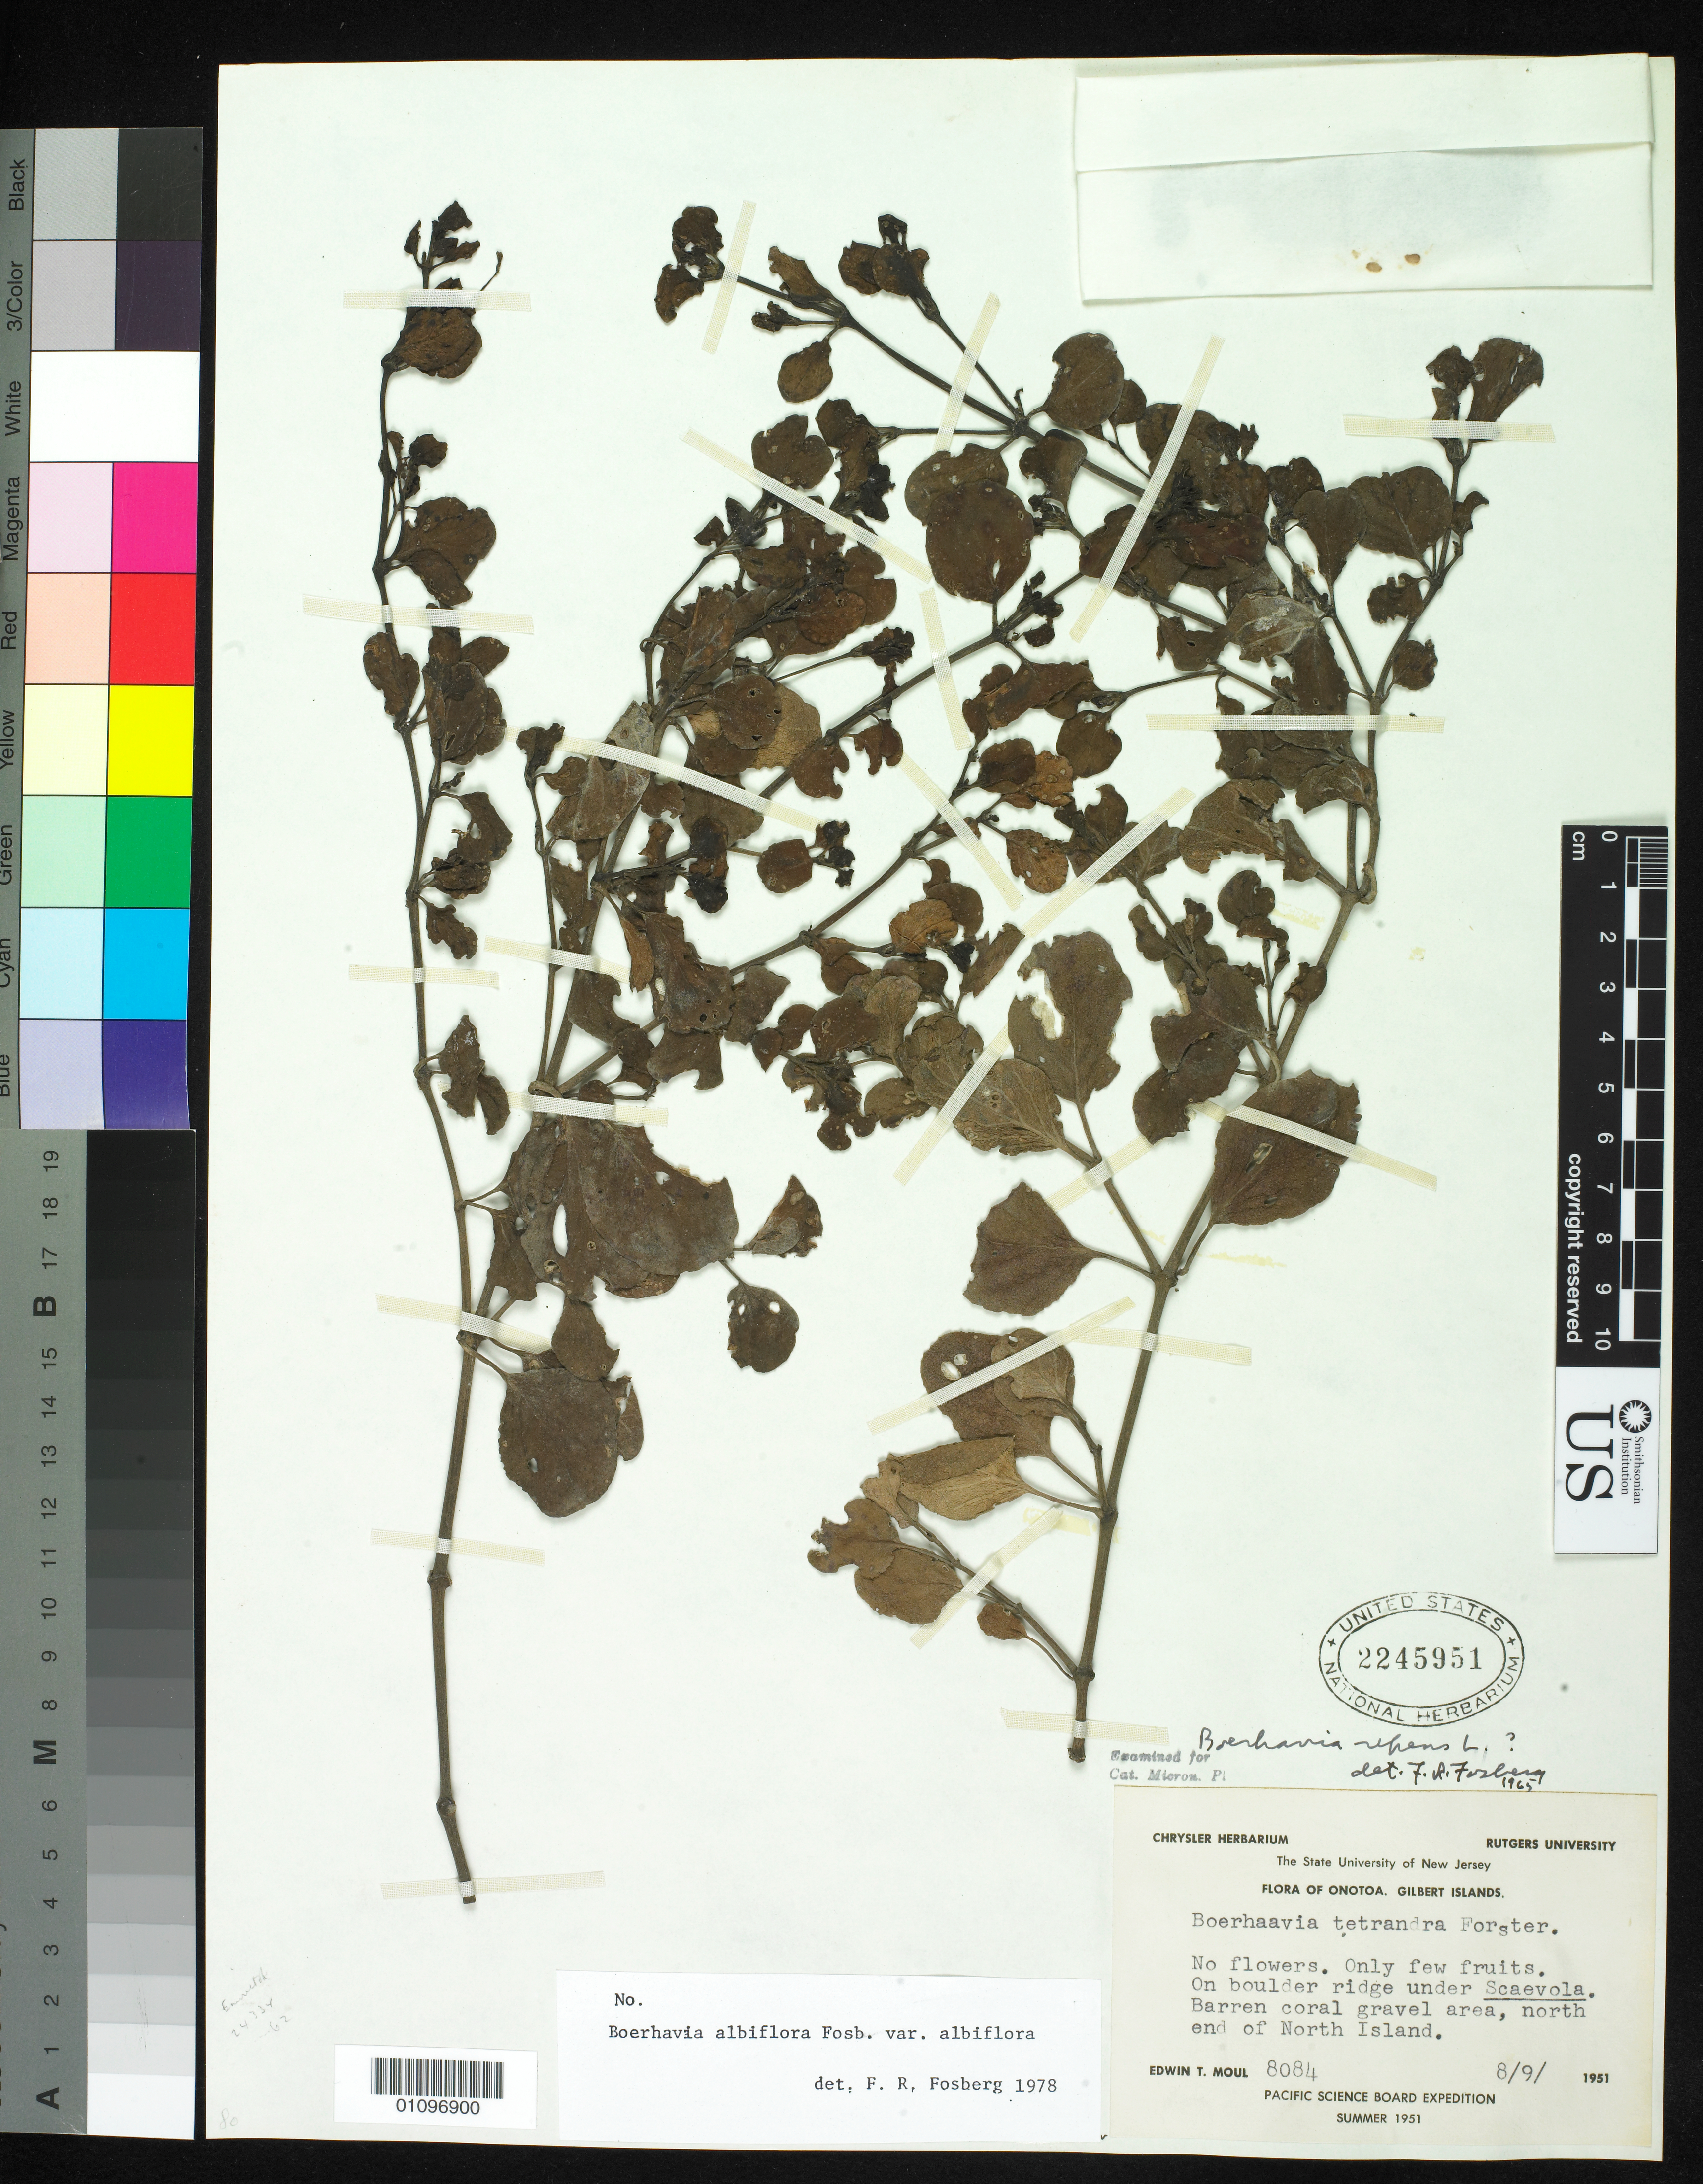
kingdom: Plantae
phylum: Tracheophyta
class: Magnoliopsida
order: Caryophyllales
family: Nyctaginaceae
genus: Boerhavia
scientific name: Boerhavia albiflora var. albiflora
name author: Fosberg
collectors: E. T. Moul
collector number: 8084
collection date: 1951-09-08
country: Kiribati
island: Onotoa Atoll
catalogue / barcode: US 2245951